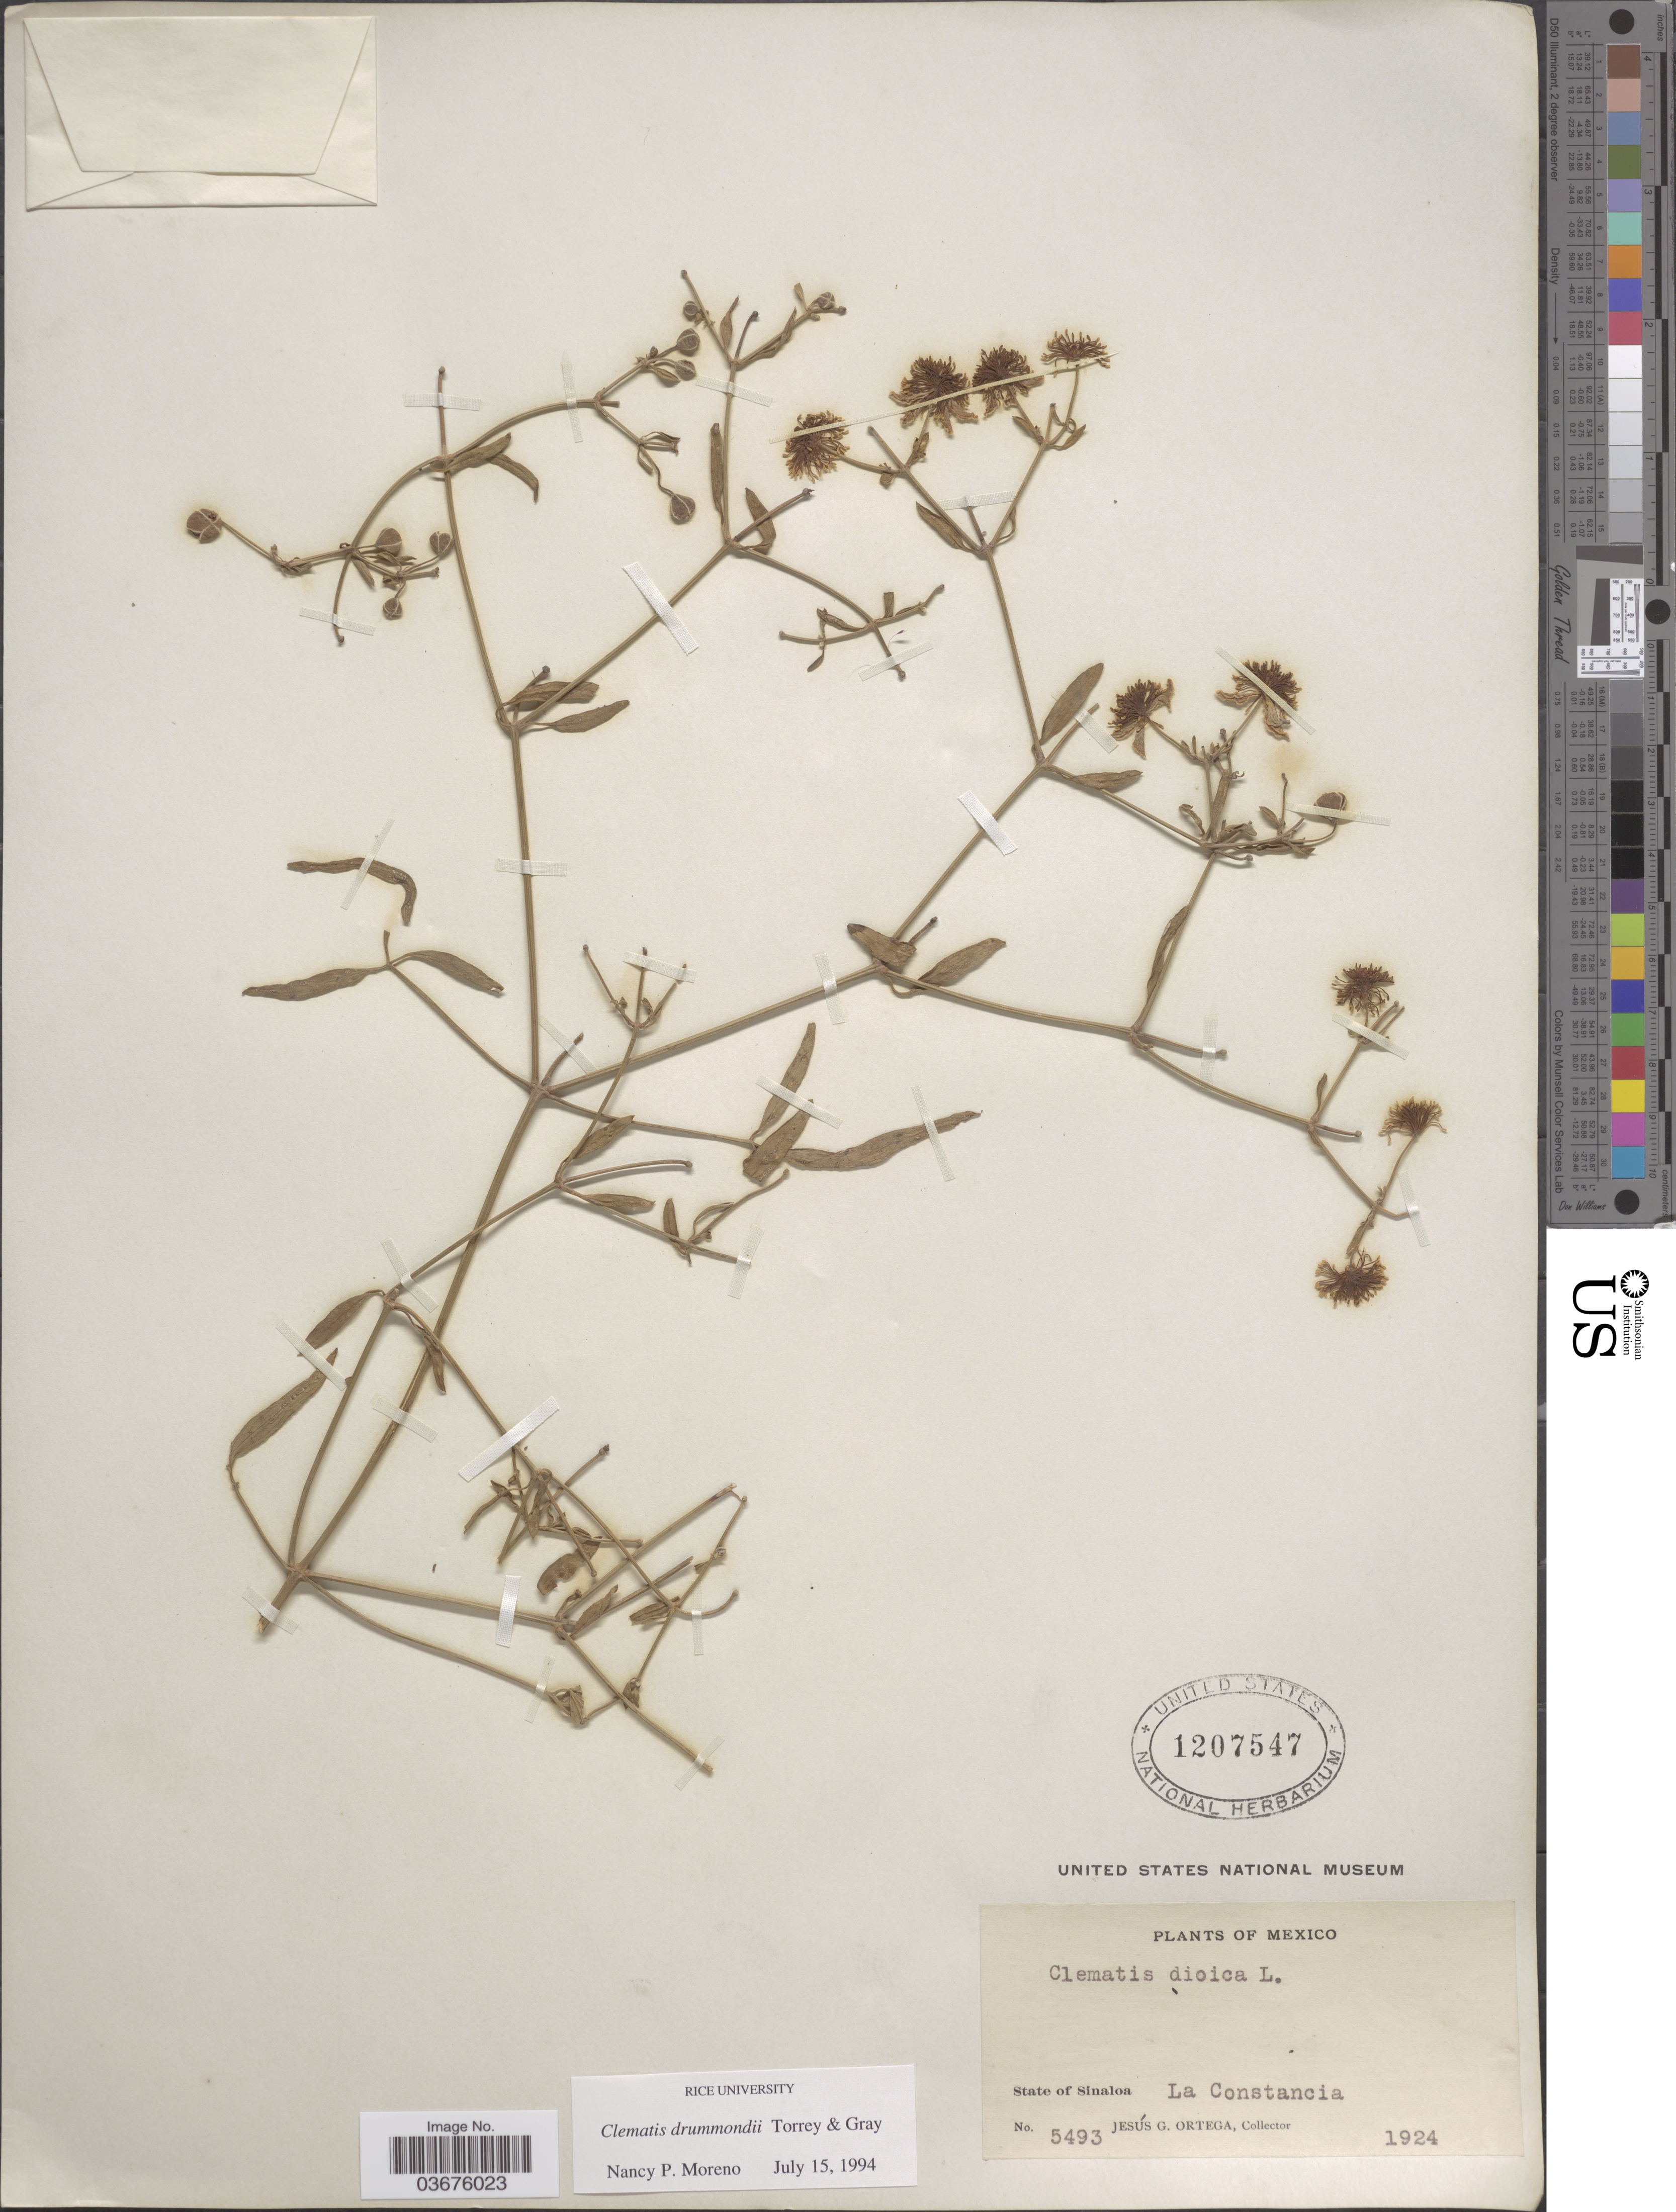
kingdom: Plantae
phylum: Tracheophyta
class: Magnoliopsida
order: Ranunculales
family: Ranunculaceae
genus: Clematis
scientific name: Clematis drummondii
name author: Torr. & A. Gray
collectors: J. Ortega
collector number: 5493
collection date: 1924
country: Mexico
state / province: Sinaloa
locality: La Constancia.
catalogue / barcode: US 1207547